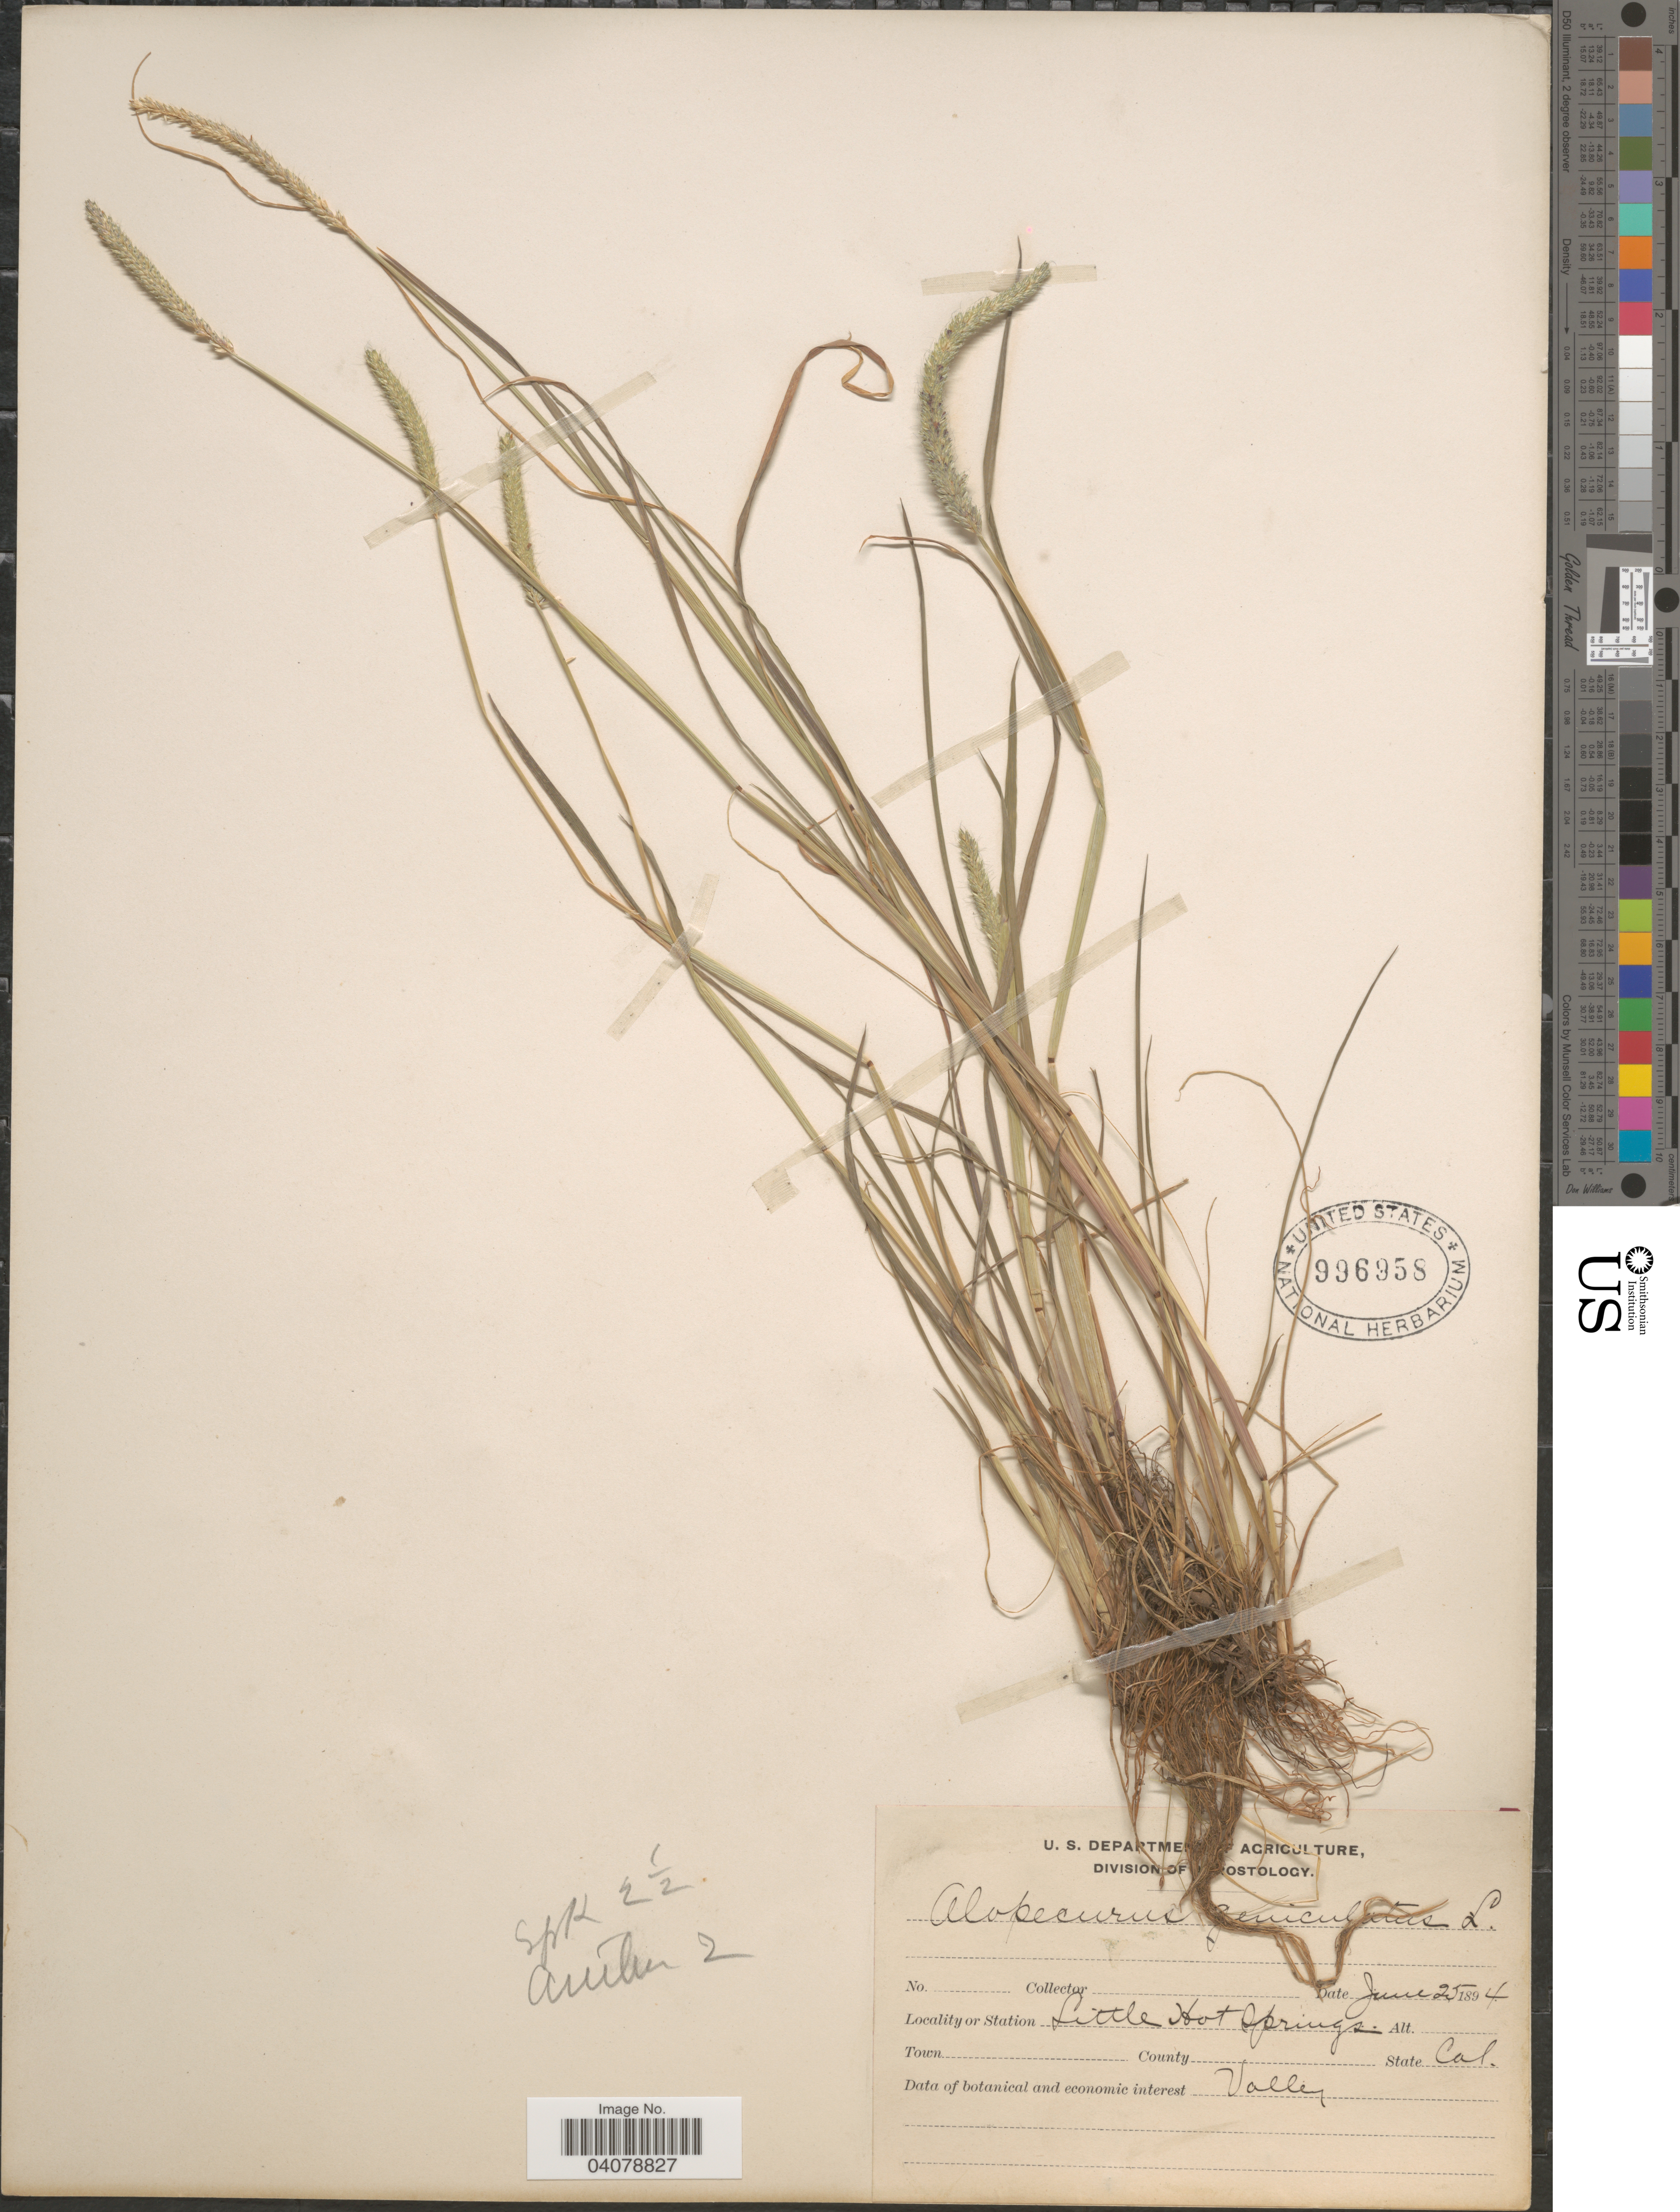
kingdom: Plantae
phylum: Tracheophyta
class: Liliopsida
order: Poales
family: Poaceae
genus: Alopecurus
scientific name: Alopecurus geniculatus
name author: L.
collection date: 1894-06-25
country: United States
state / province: California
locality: Little Hot Springs. Valley.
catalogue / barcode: US 996958